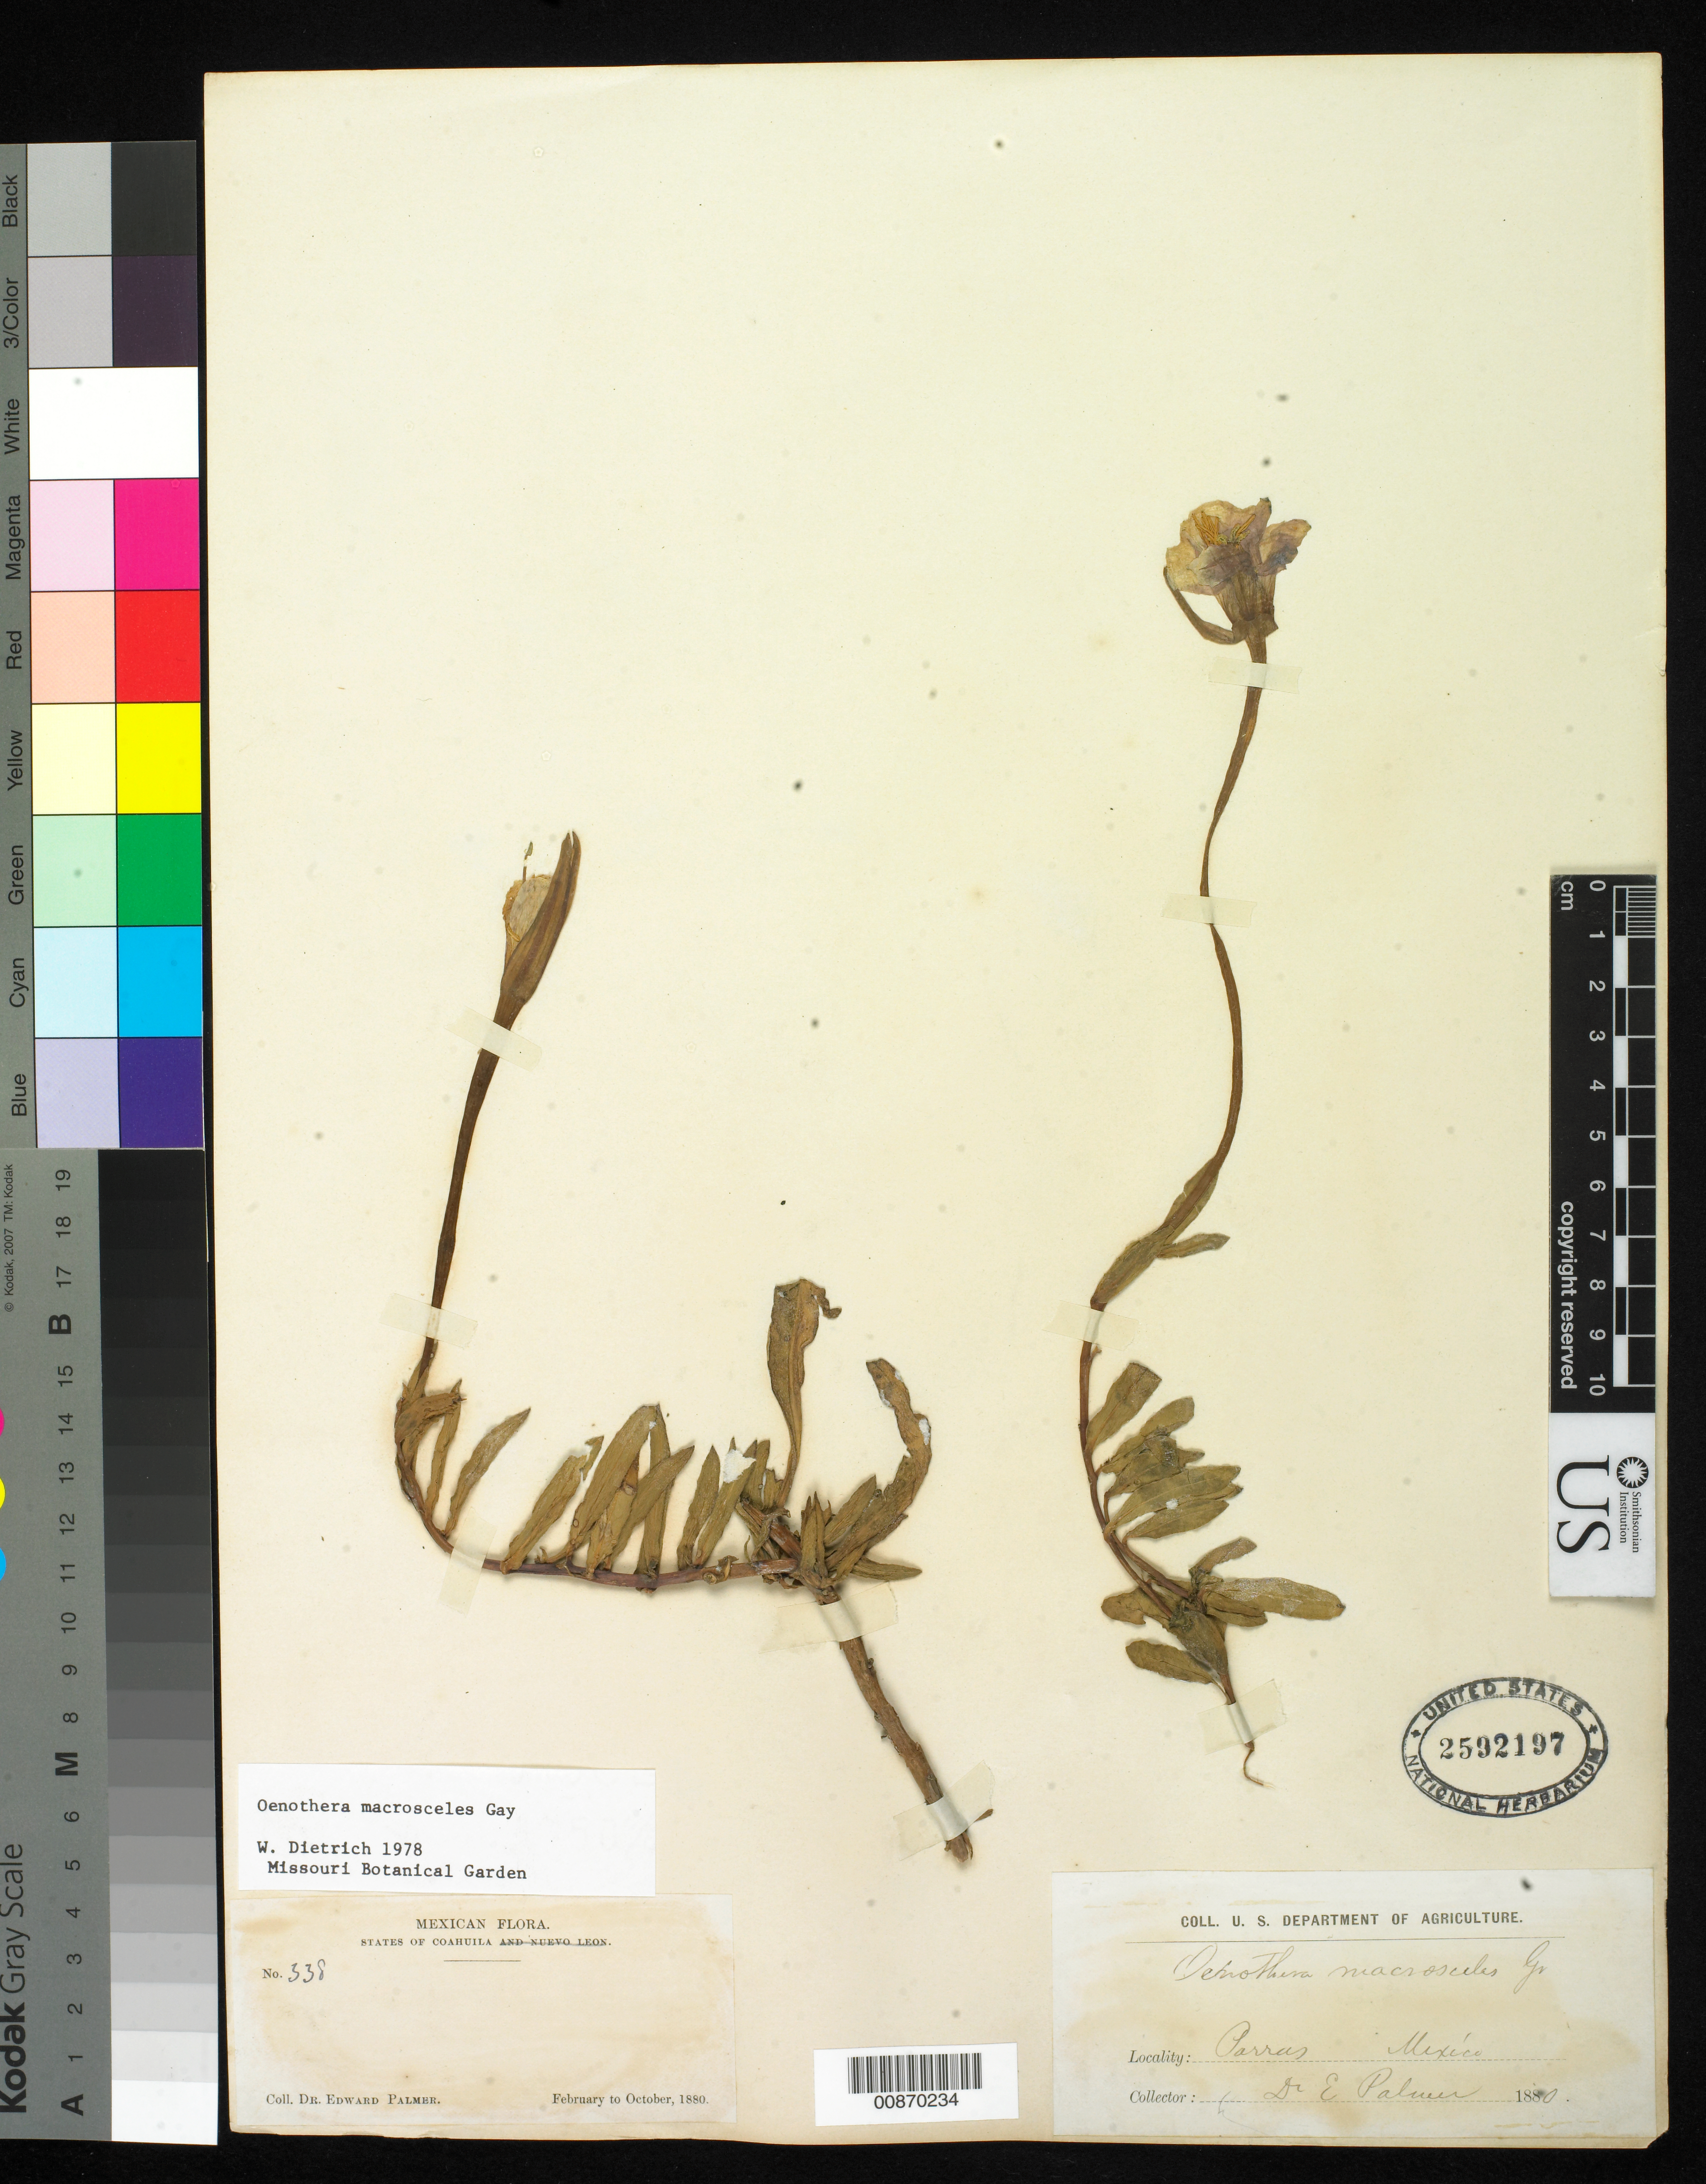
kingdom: Plantae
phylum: Tracheophyta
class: Magnoliopsida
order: Myrtales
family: Onagraceae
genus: Oenothera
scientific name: Oenothera macrosceles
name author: A. Gray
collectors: E. Palmer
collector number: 338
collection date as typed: Feb 1880 to -- Oct 1880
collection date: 1880-02/1880-10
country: Mexico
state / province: Coahuila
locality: Parras, Coahuila.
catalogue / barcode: US 2592197